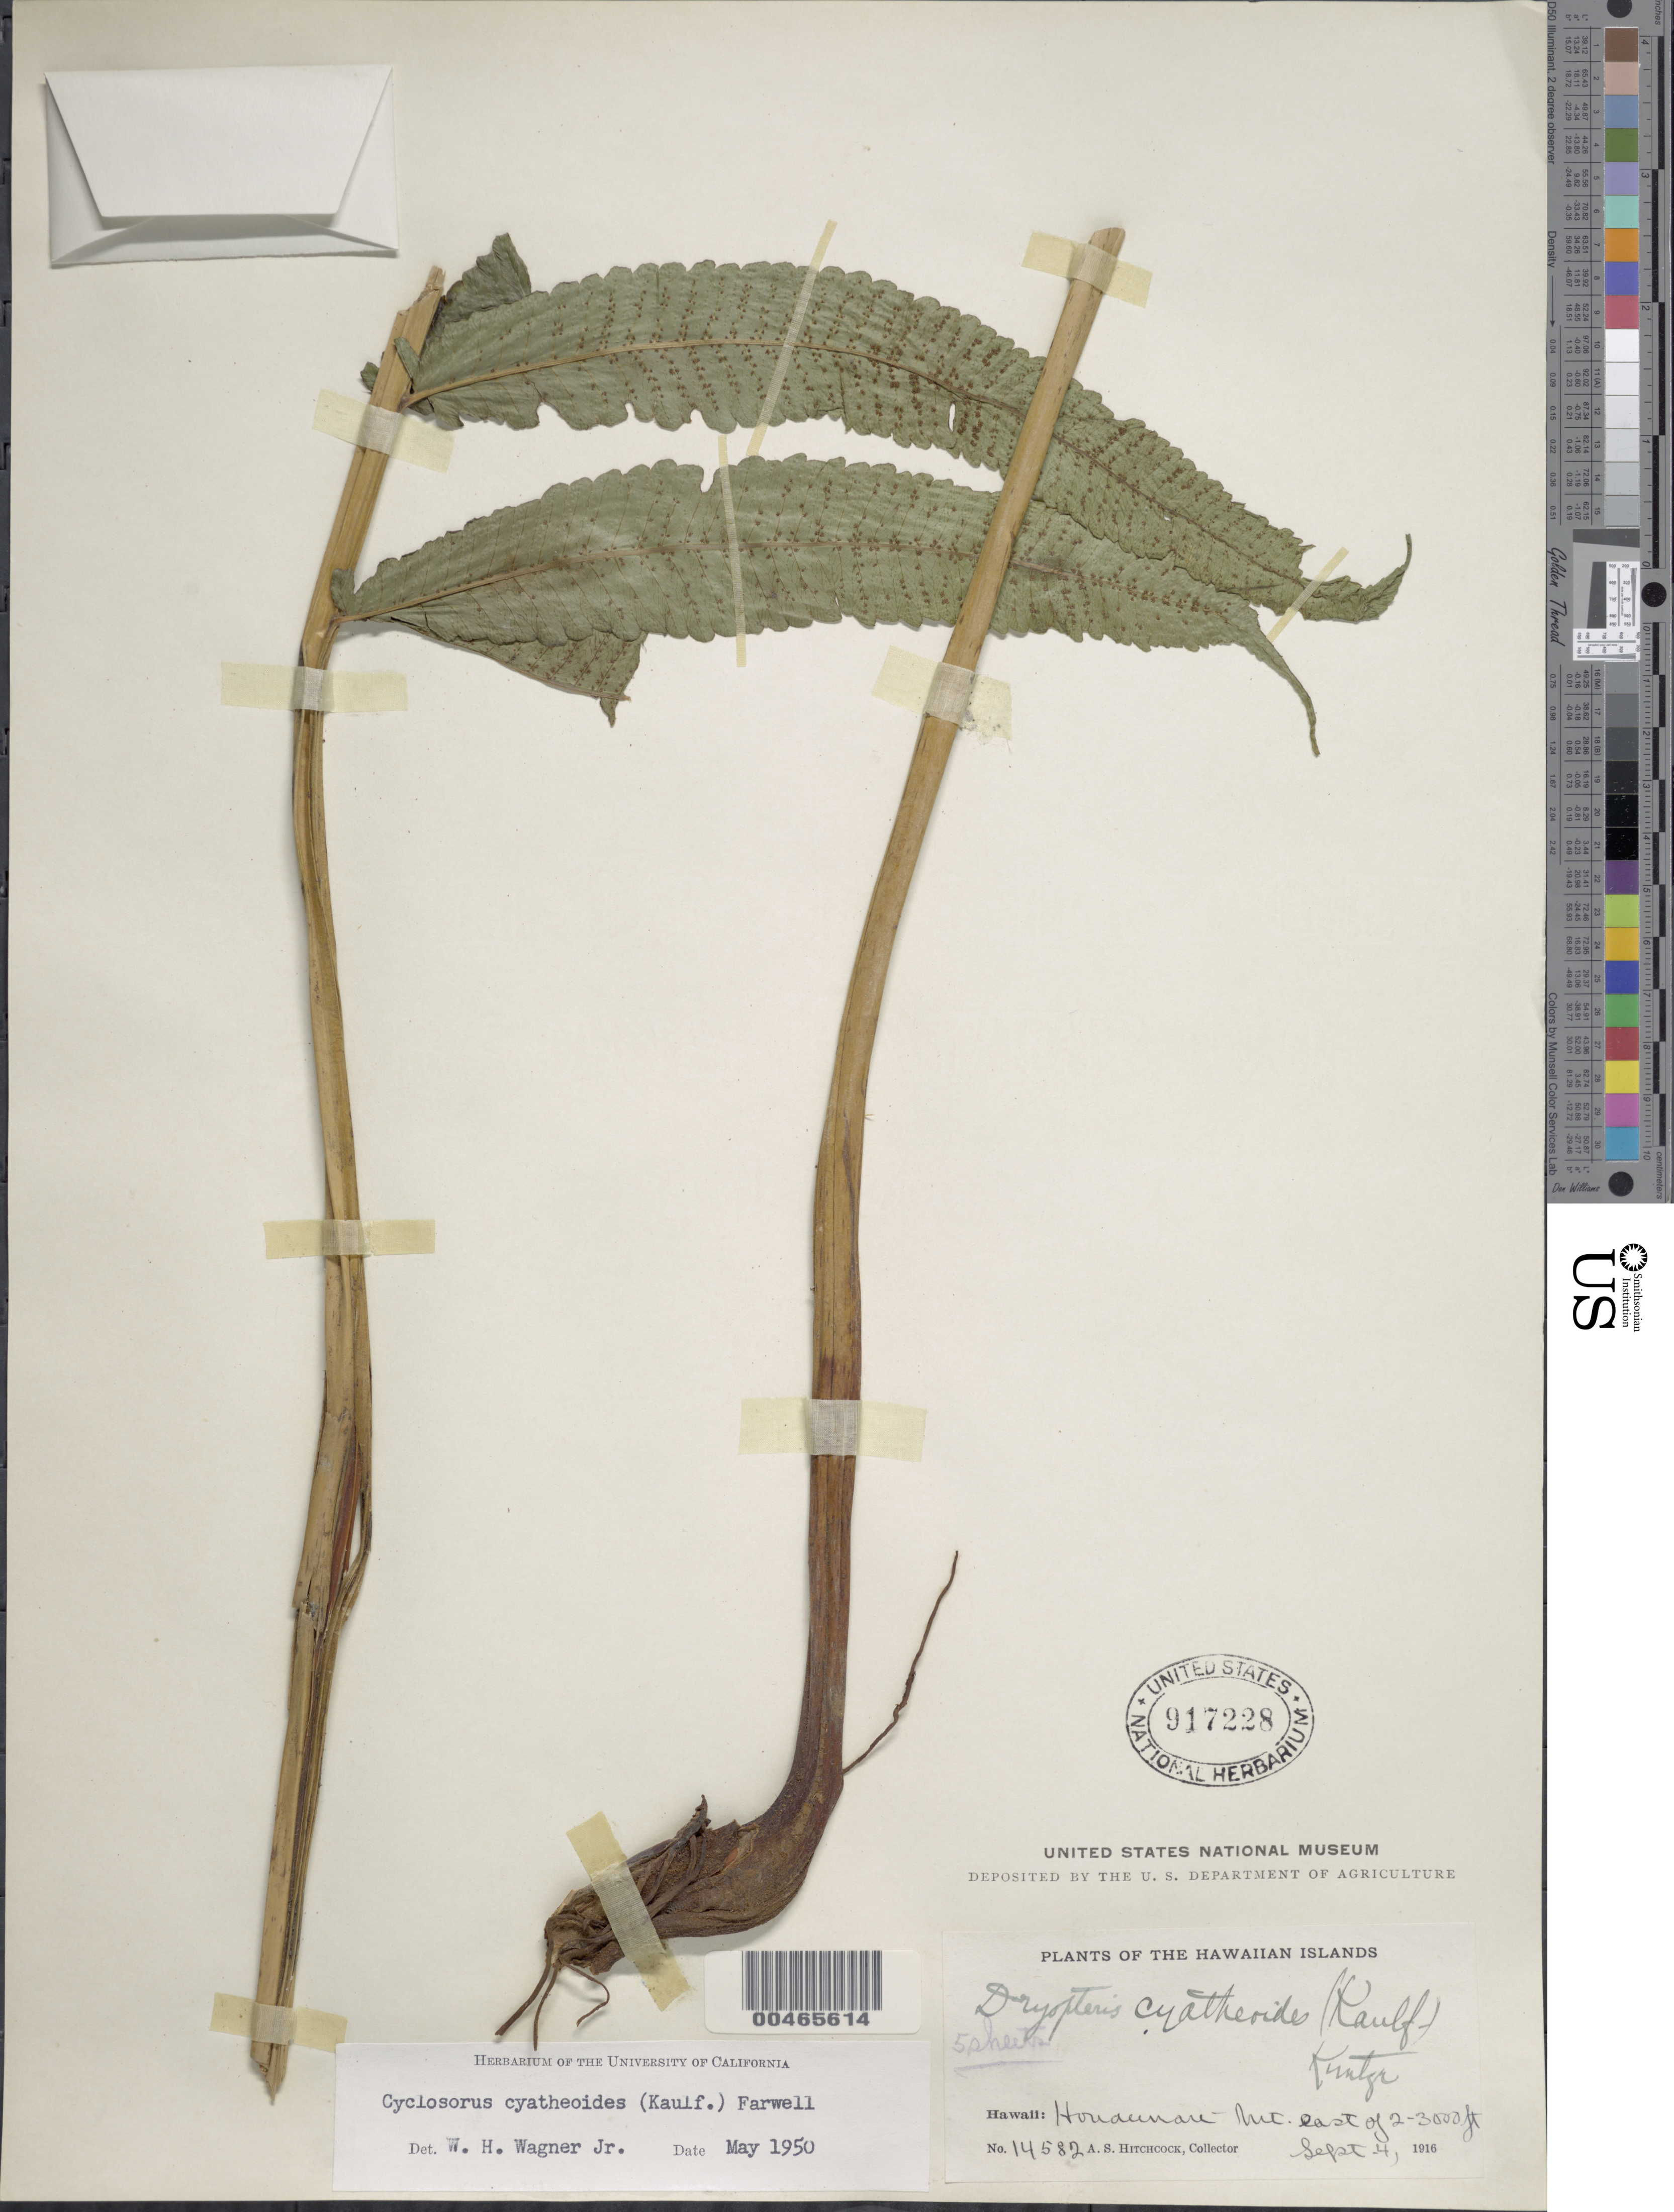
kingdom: Plantae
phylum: Tracheophyta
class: Polypodiopsida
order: Polypodiales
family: Thelypteridaceae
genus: Christella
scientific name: Christella cyatheoides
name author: (Kaulf.) Holttum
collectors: A. S. Hitchcock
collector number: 14582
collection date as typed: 4 Sep 1916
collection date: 1916-09-04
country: United States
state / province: Hawaii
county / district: Hawaii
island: Hawaii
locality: Honaunau-Mt. E of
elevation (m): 610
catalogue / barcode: US 917228